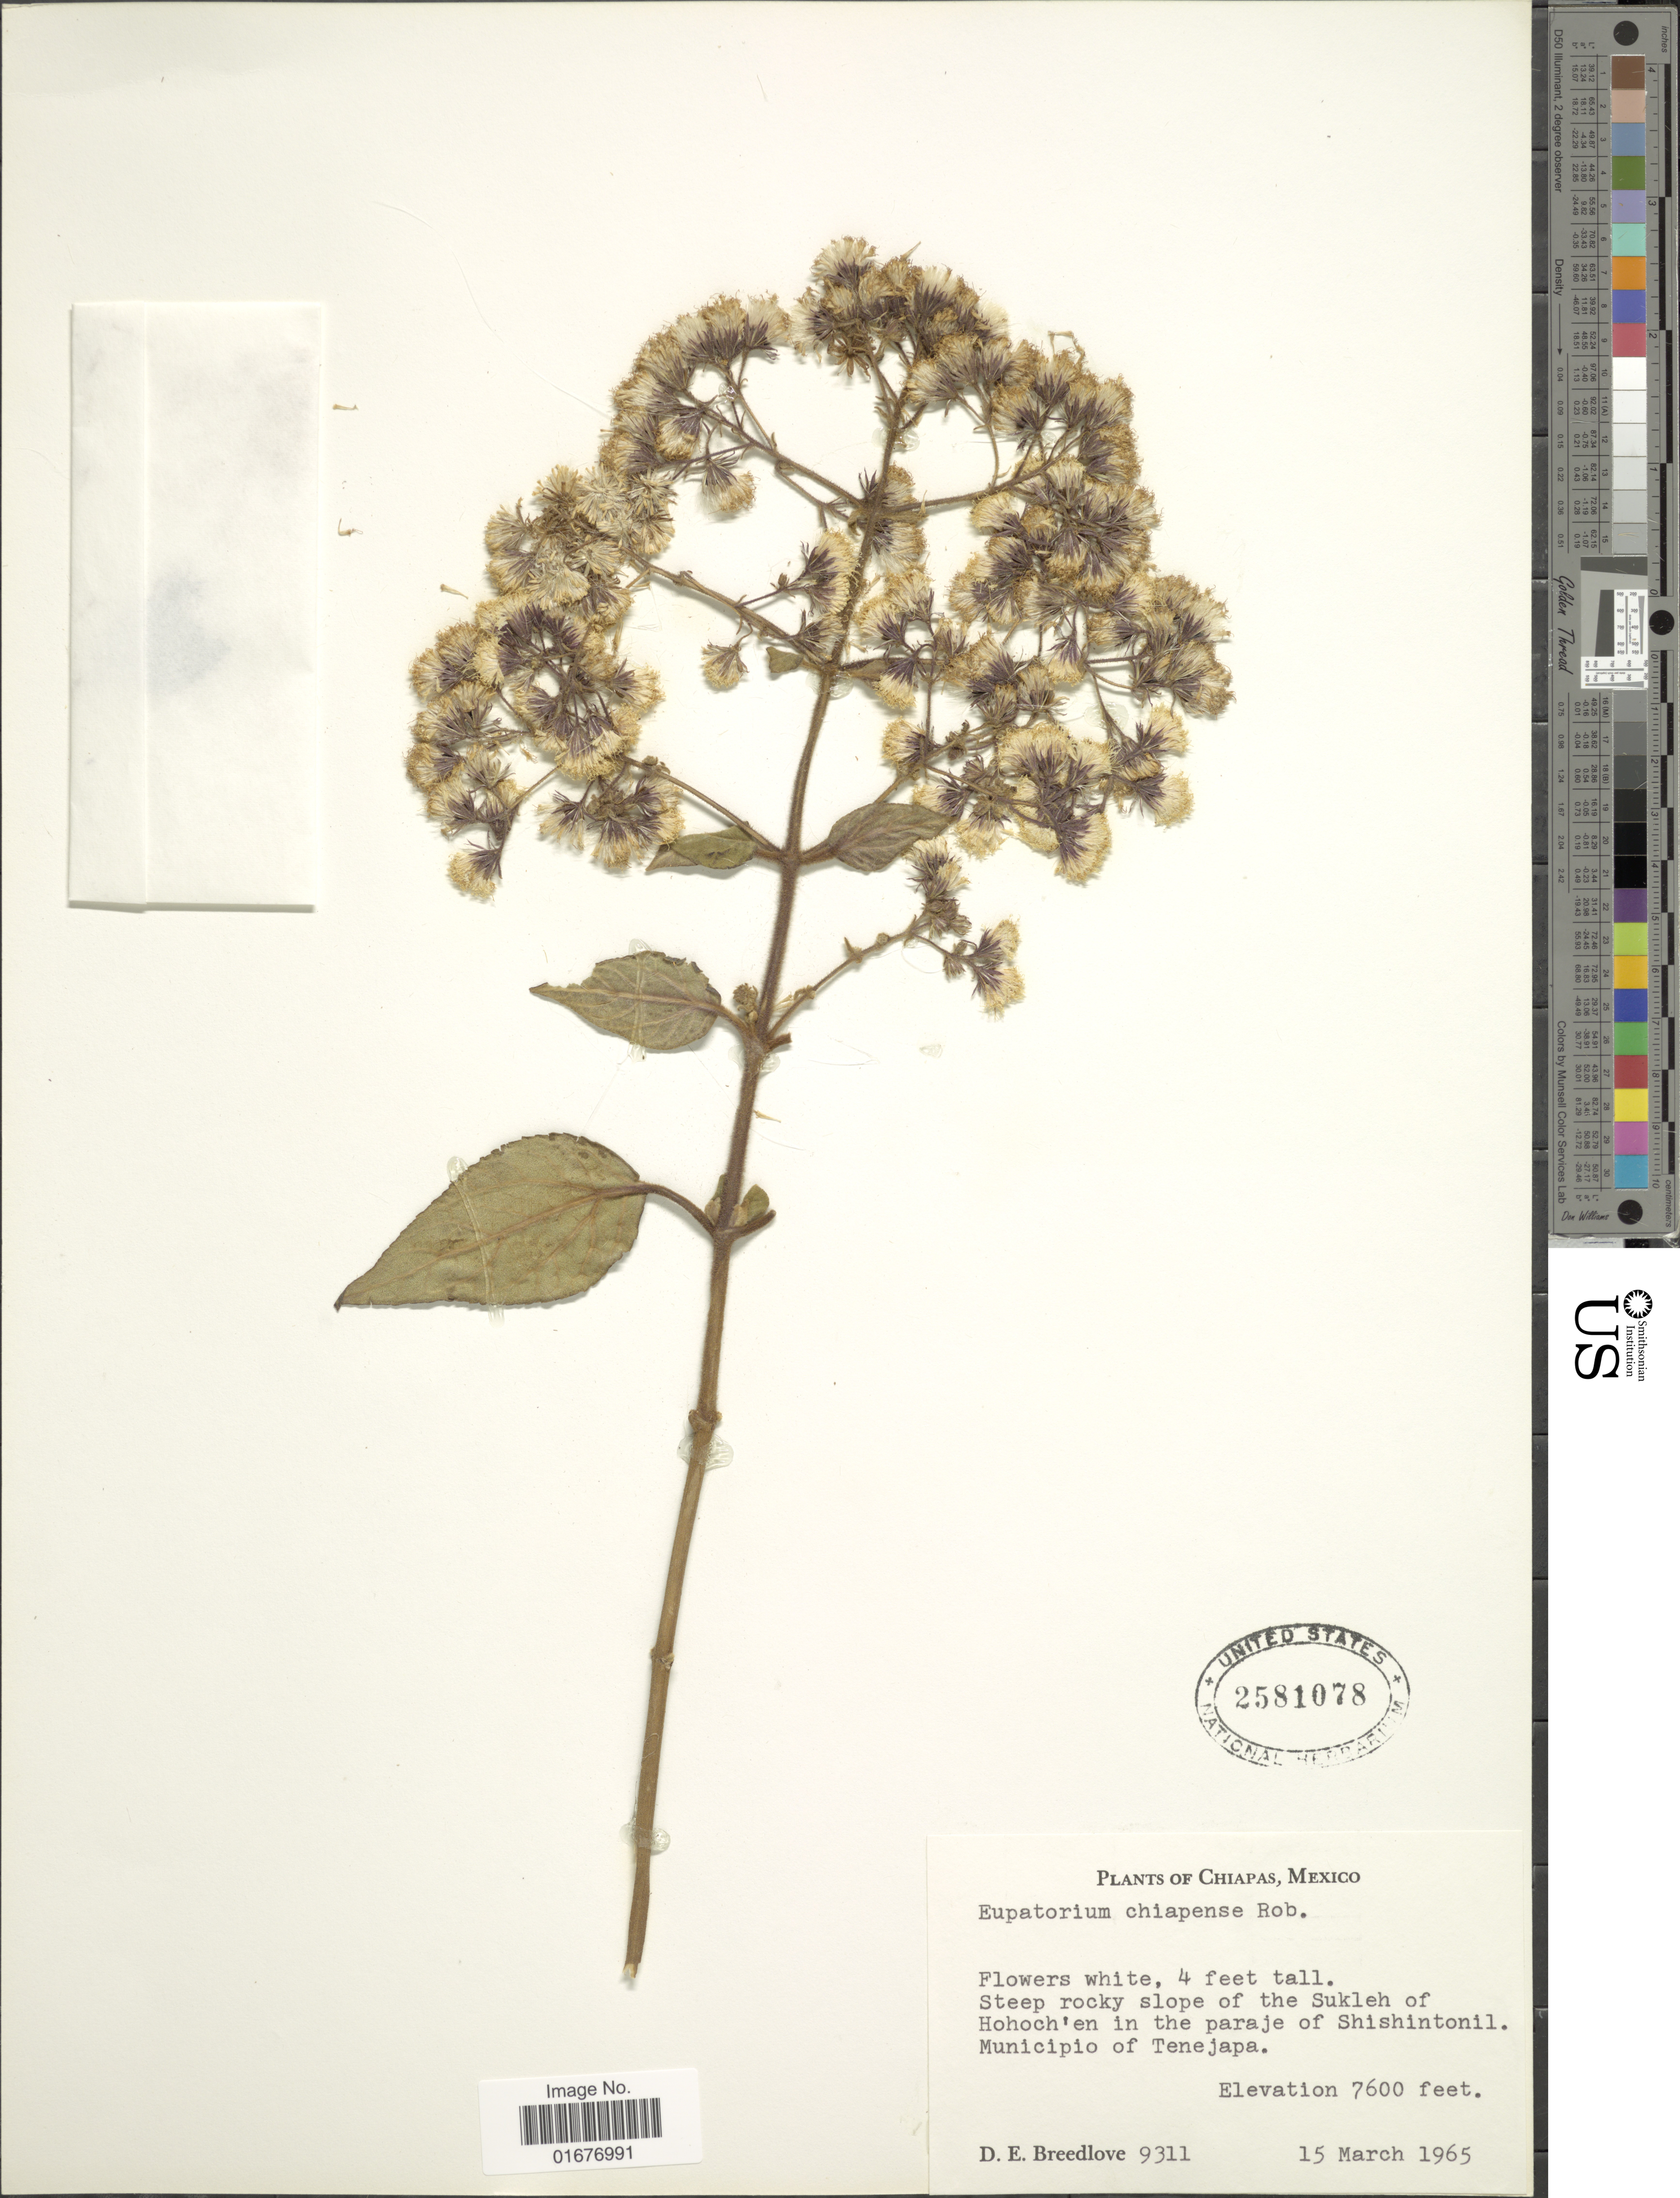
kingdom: Plantae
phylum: Tracheophyta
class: Magnoliopsida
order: Asterales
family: Asteraceae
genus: Ageratina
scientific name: Ageratina vernalis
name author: (Vatke & Kurtz) R.M. King & H. Rob.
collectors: D. E. Breedlove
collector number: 9311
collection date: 1965-03-15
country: Mexico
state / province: Chiapas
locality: Steep rocky slope of the Sukleh of Hohochén in the paraje of Shishintonil, Municipio of Tenejapa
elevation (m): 2316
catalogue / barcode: US 2581078